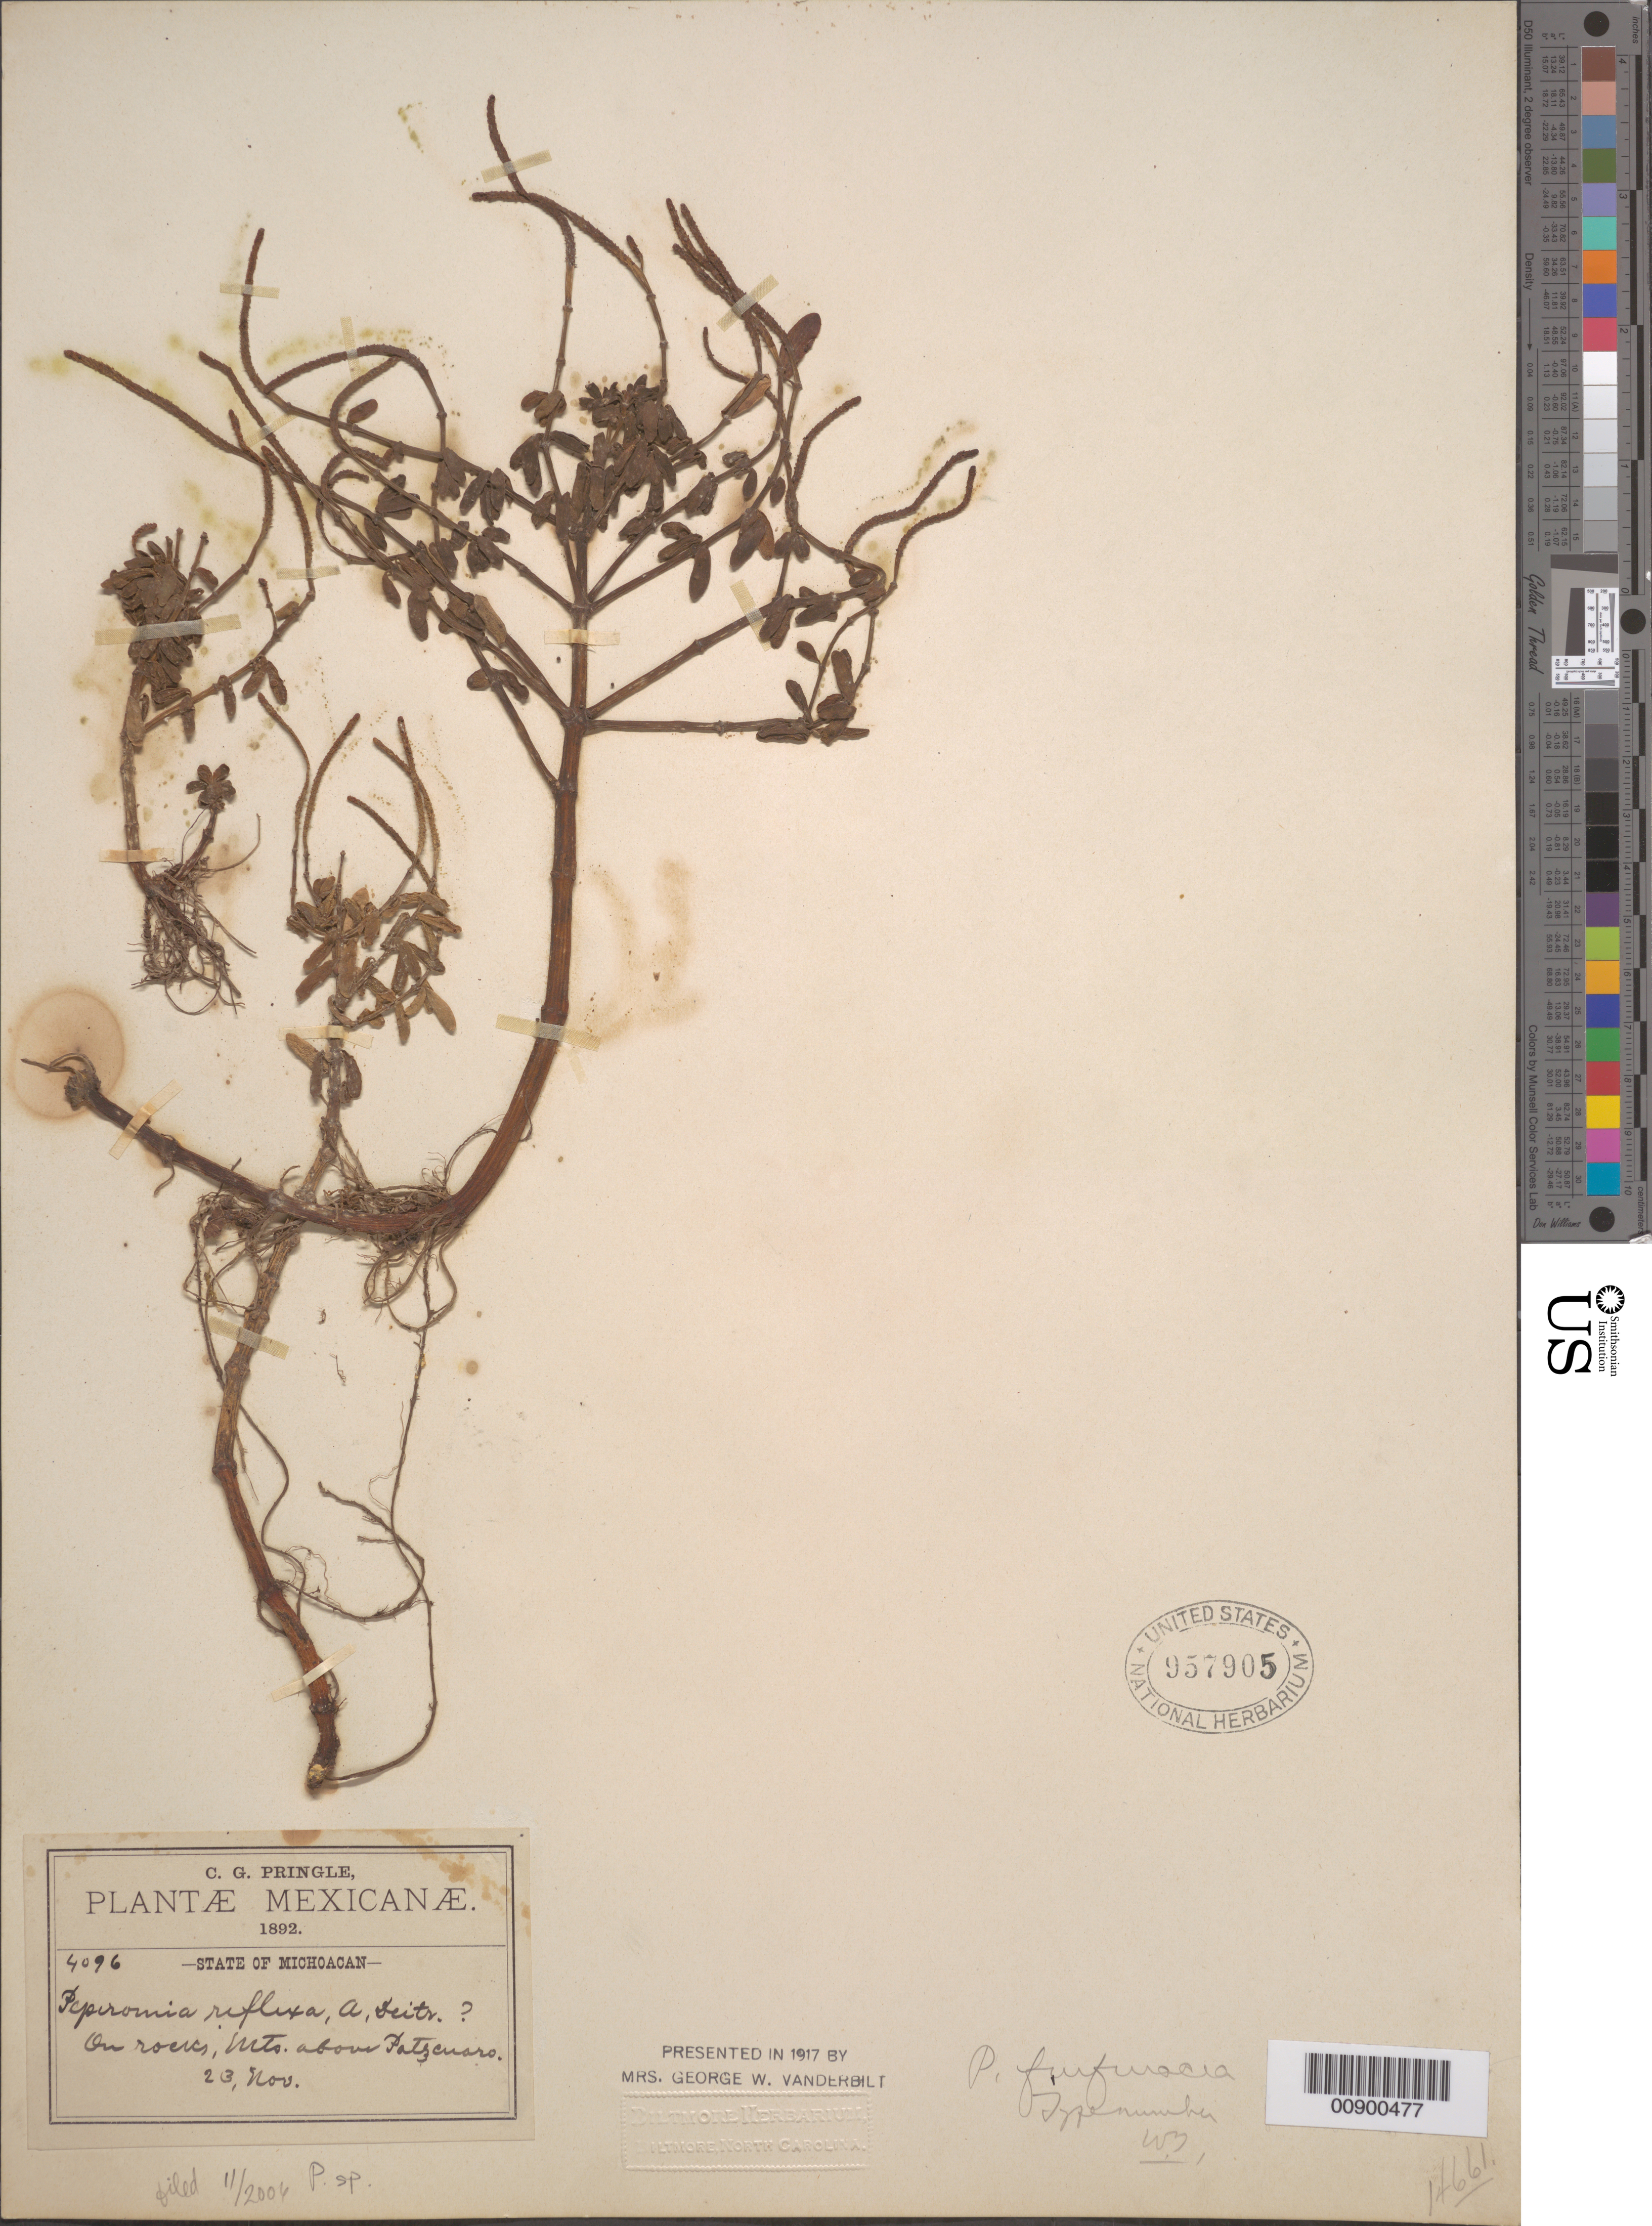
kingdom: Plantae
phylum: Tracheophyta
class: Magnoliopsida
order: Piperales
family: Piperaceae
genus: Peperomia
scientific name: Peperomia leptophylla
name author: Miq.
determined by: Jiménez, José Estaban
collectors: C. G. Pringle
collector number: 4096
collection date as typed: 23 Nov 1892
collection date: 1892-11-23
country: Mexico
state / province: Michoacán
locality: State of Michoacán: Mts. about Patzcuaro.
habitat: On rocks.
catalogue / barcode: US 957905